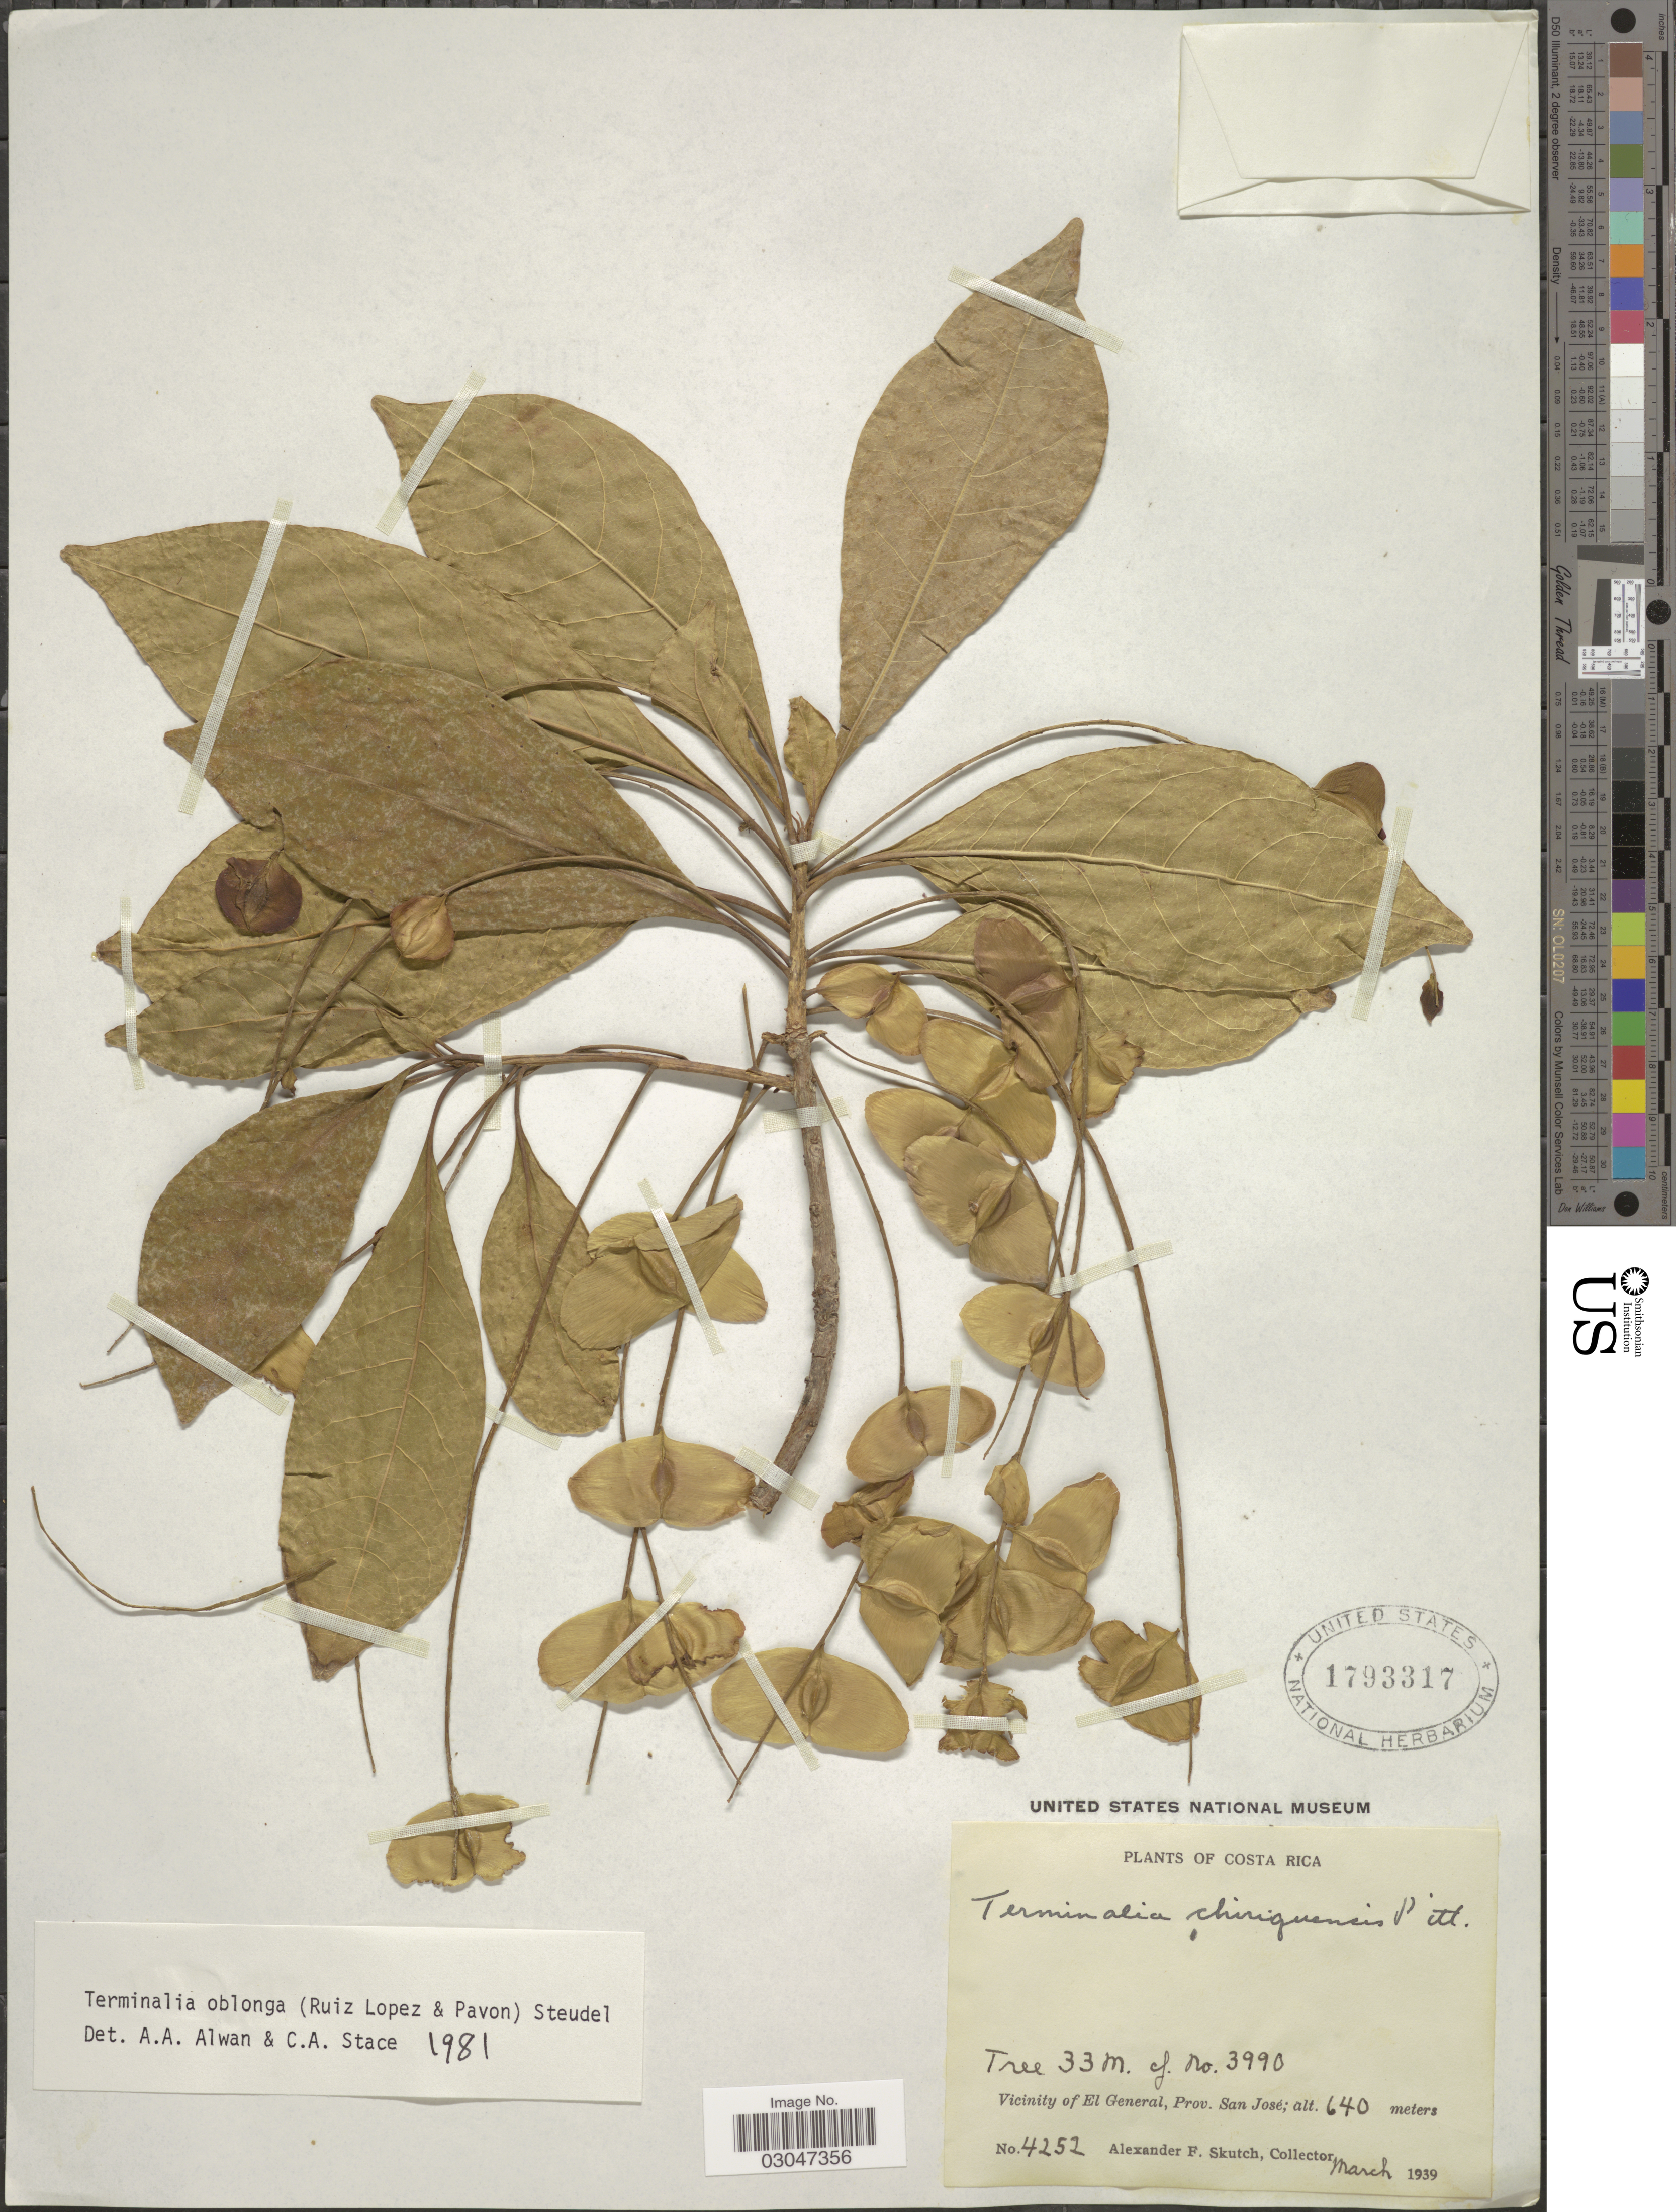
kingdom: Plantae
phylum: Tracheophyta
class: Magnoliopsida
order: Myrtales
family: Combretaceae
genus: Terminalia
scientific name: Terminalia oblonga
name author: (Ruiz & Pav.) Steud.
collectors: A. F. Skutch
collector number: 4252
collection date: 1939-03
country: Costa Rica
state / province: San José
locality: Vicinity of El General.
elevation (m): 640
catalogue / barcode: US 1793317